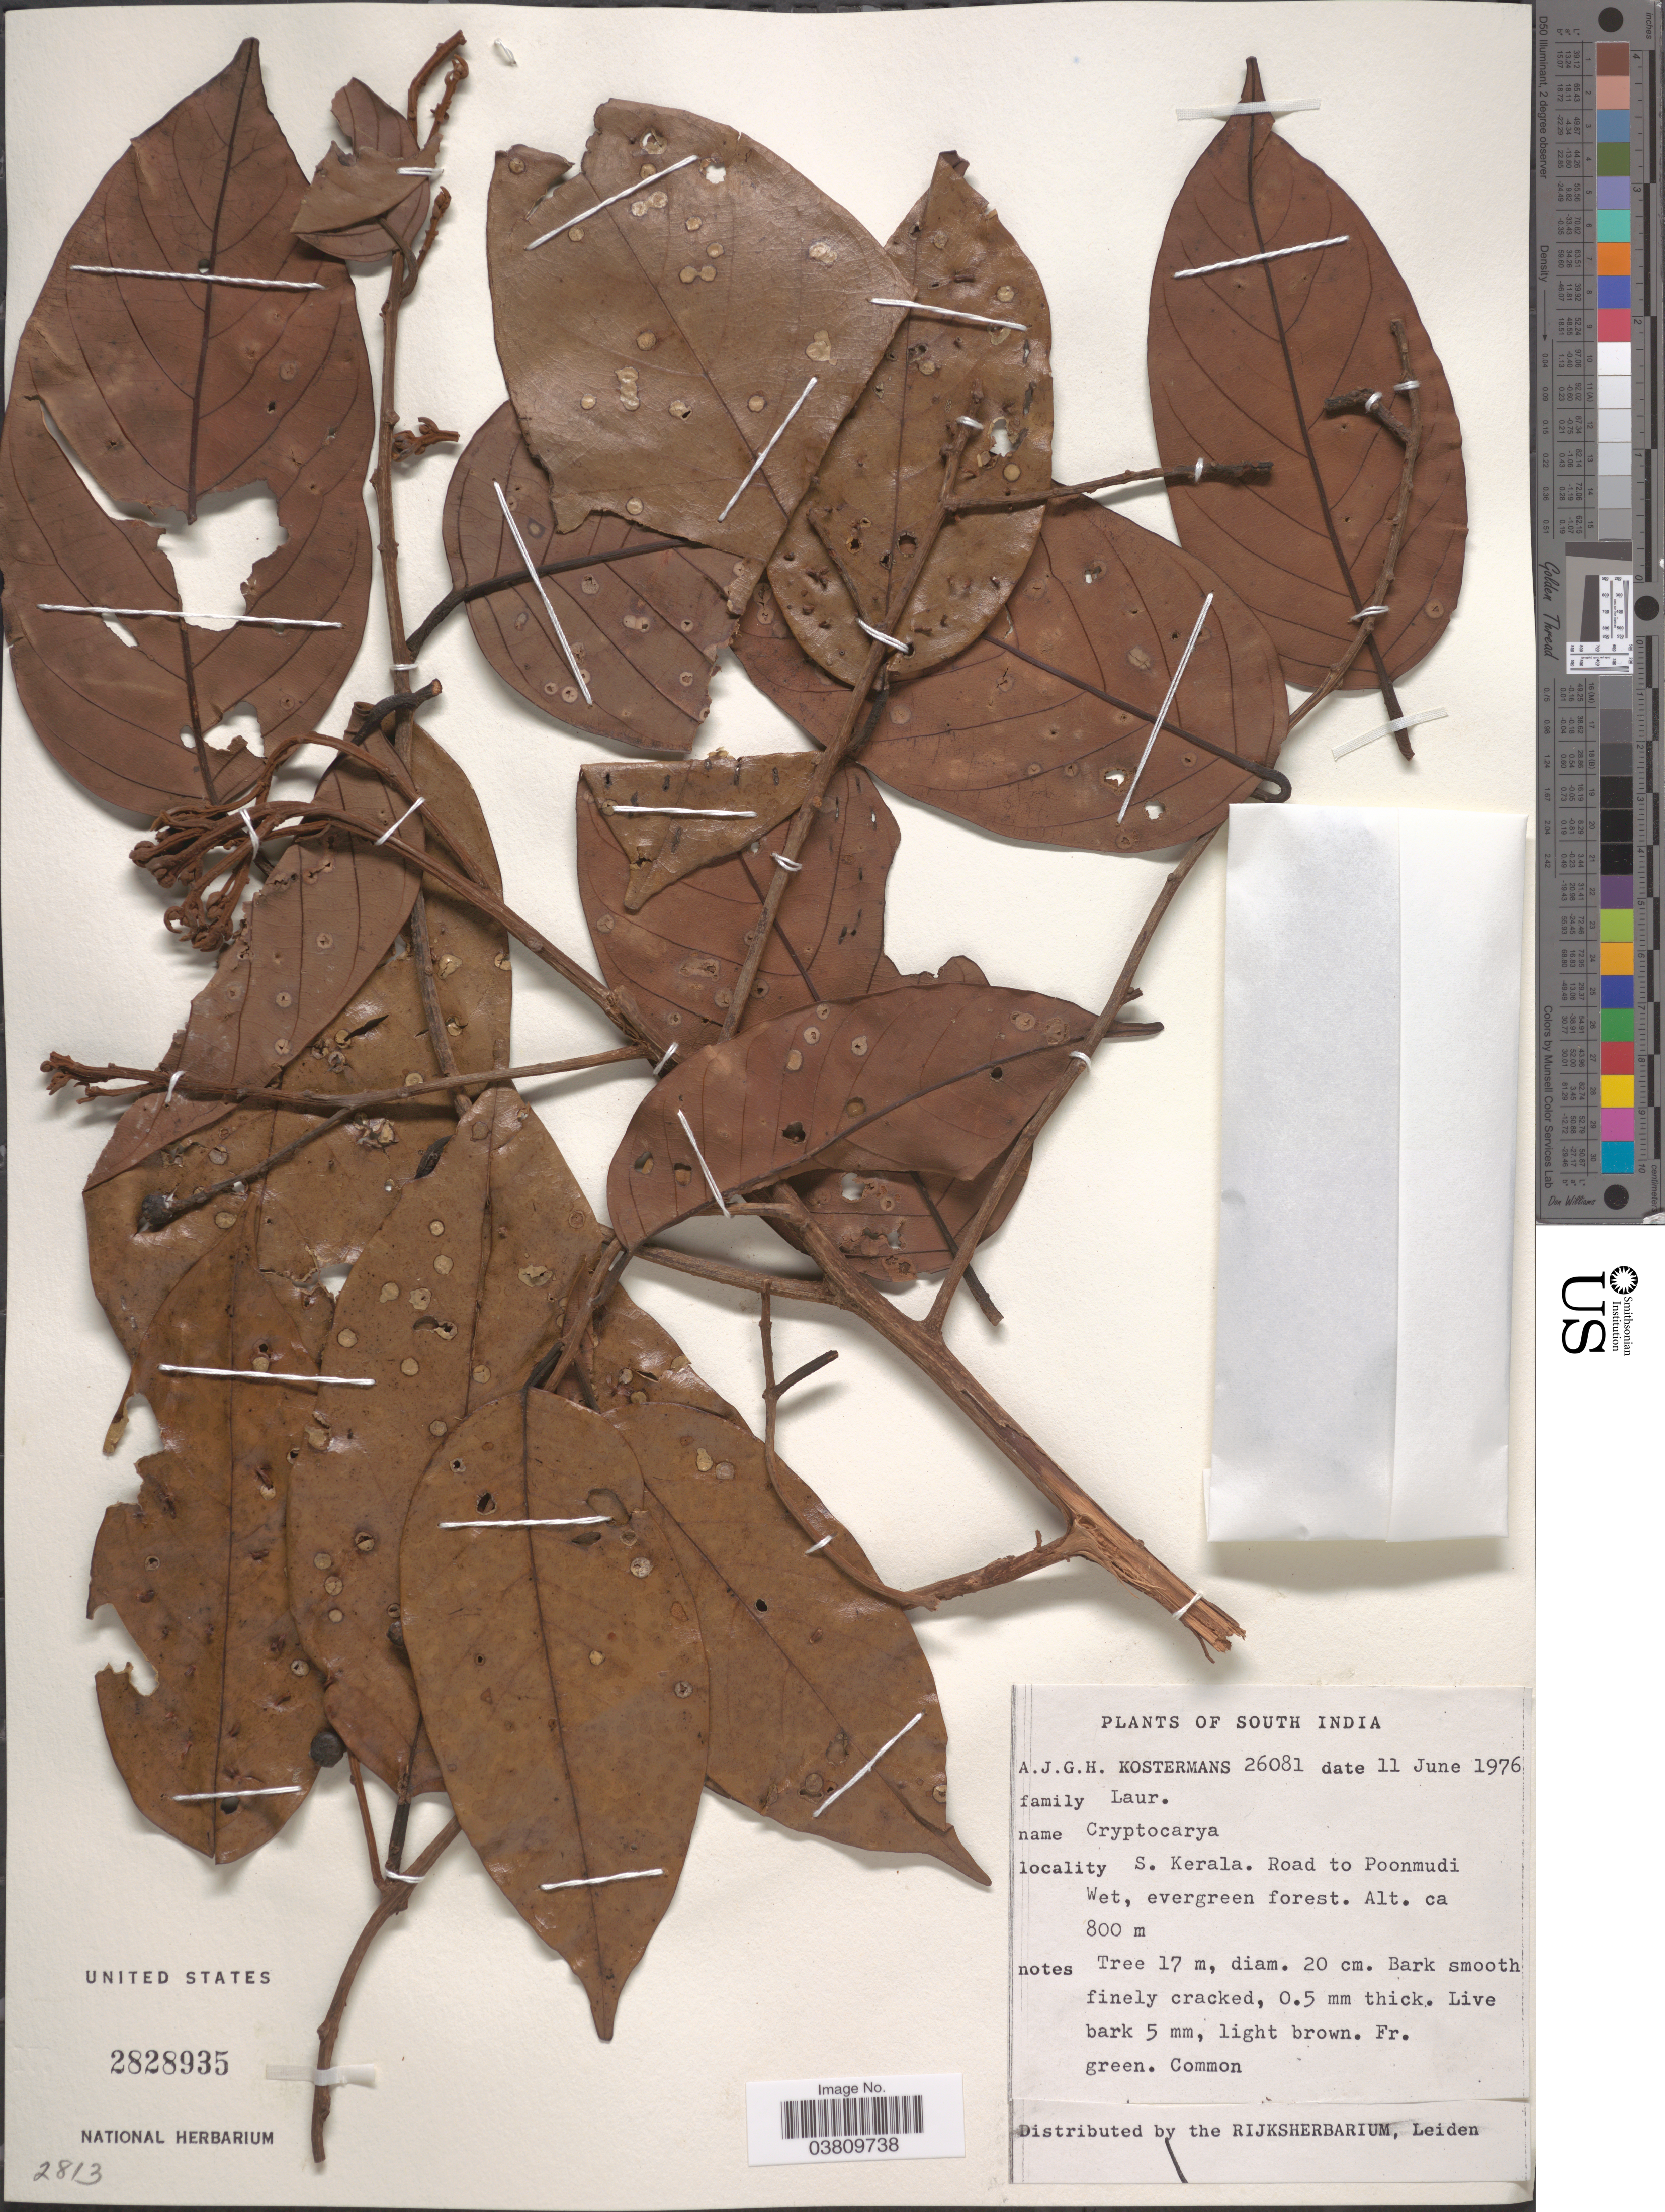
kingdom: Plantae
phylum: Tracheophyta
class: Magnoliopsida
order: Laurales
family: Lauraceae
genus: Cryptocarya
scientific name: Cryptocarya sp.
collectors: A. J. G. Kostermans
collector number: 26081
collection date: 1976-06-11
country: India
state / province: Kerala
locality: South India. S. Kerala. Road to Poonmudi.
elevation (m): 800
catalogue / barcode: US 2828935